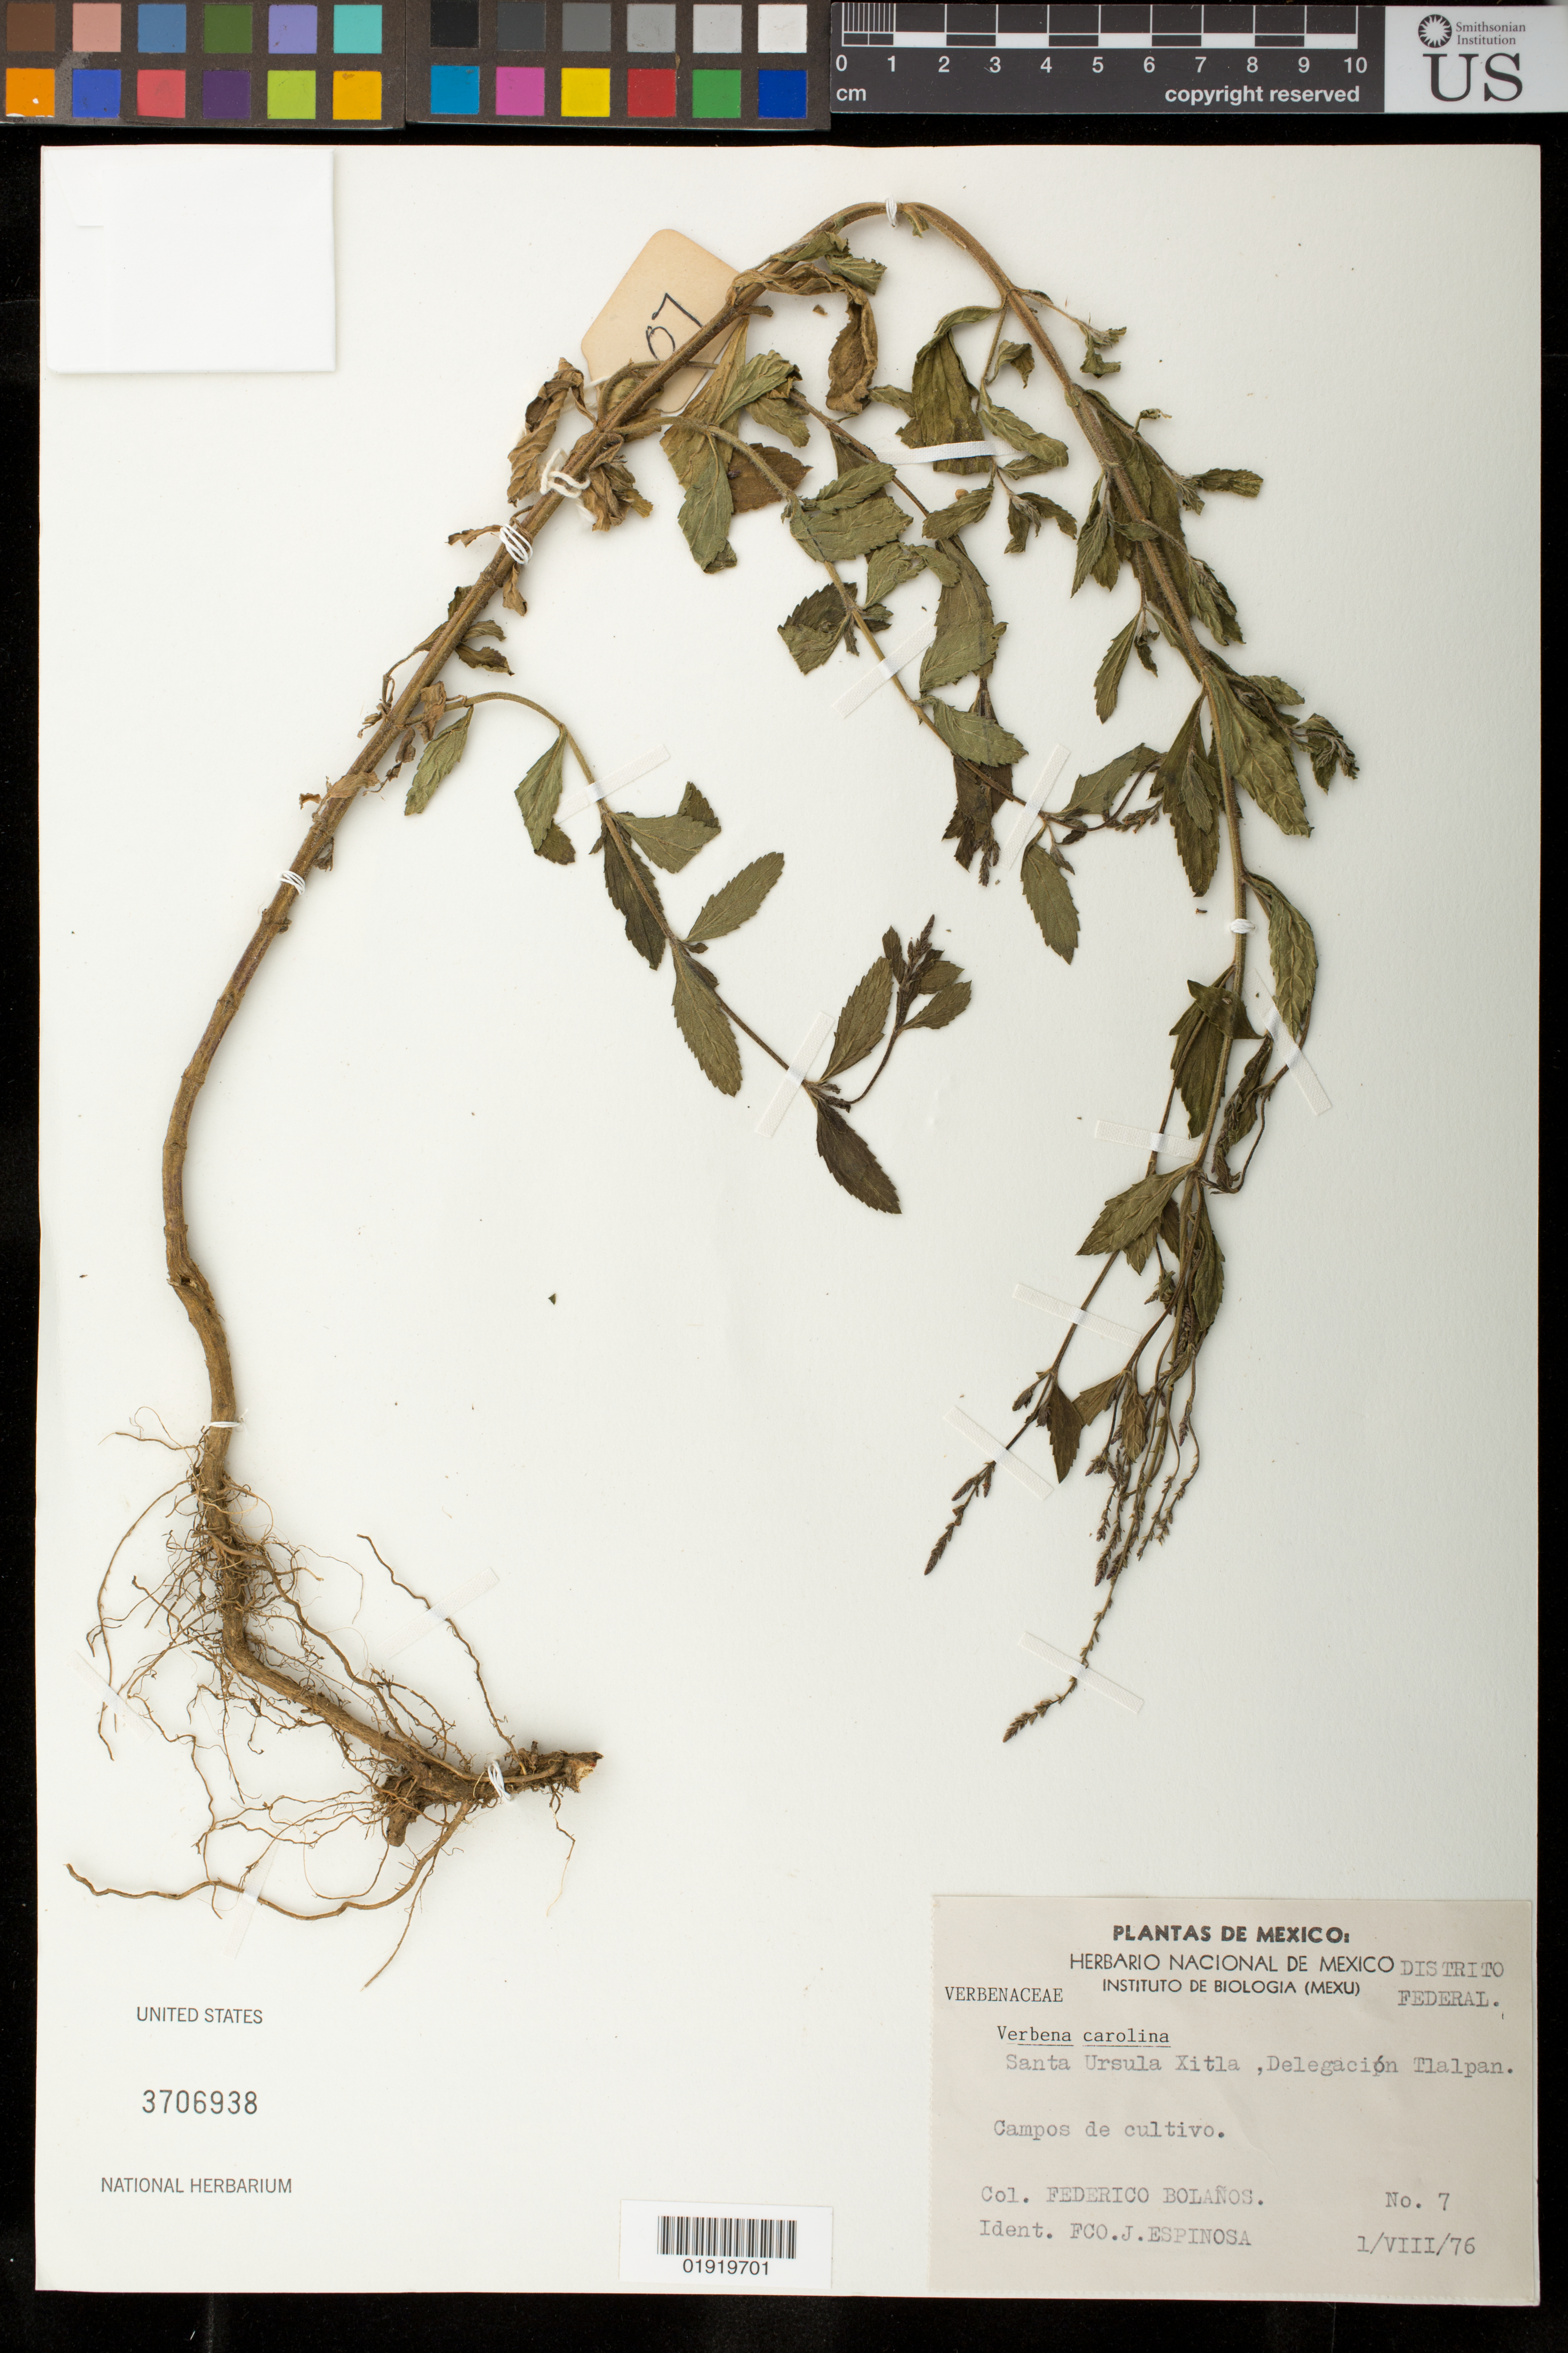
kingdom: Plantae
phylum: Tracheophyta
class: Magnoliopsida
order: Lamiales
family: Verbenaceae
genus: Verbena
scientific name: Verbena carolina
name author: L.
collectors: F. Bolaños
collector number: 7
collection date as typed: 1/VIII/76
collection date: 1976-08-01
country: Mexico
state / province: Distrito Federal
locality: Santa Ursula Xitla, Delegación Tlalpan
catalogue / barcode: US 3706938